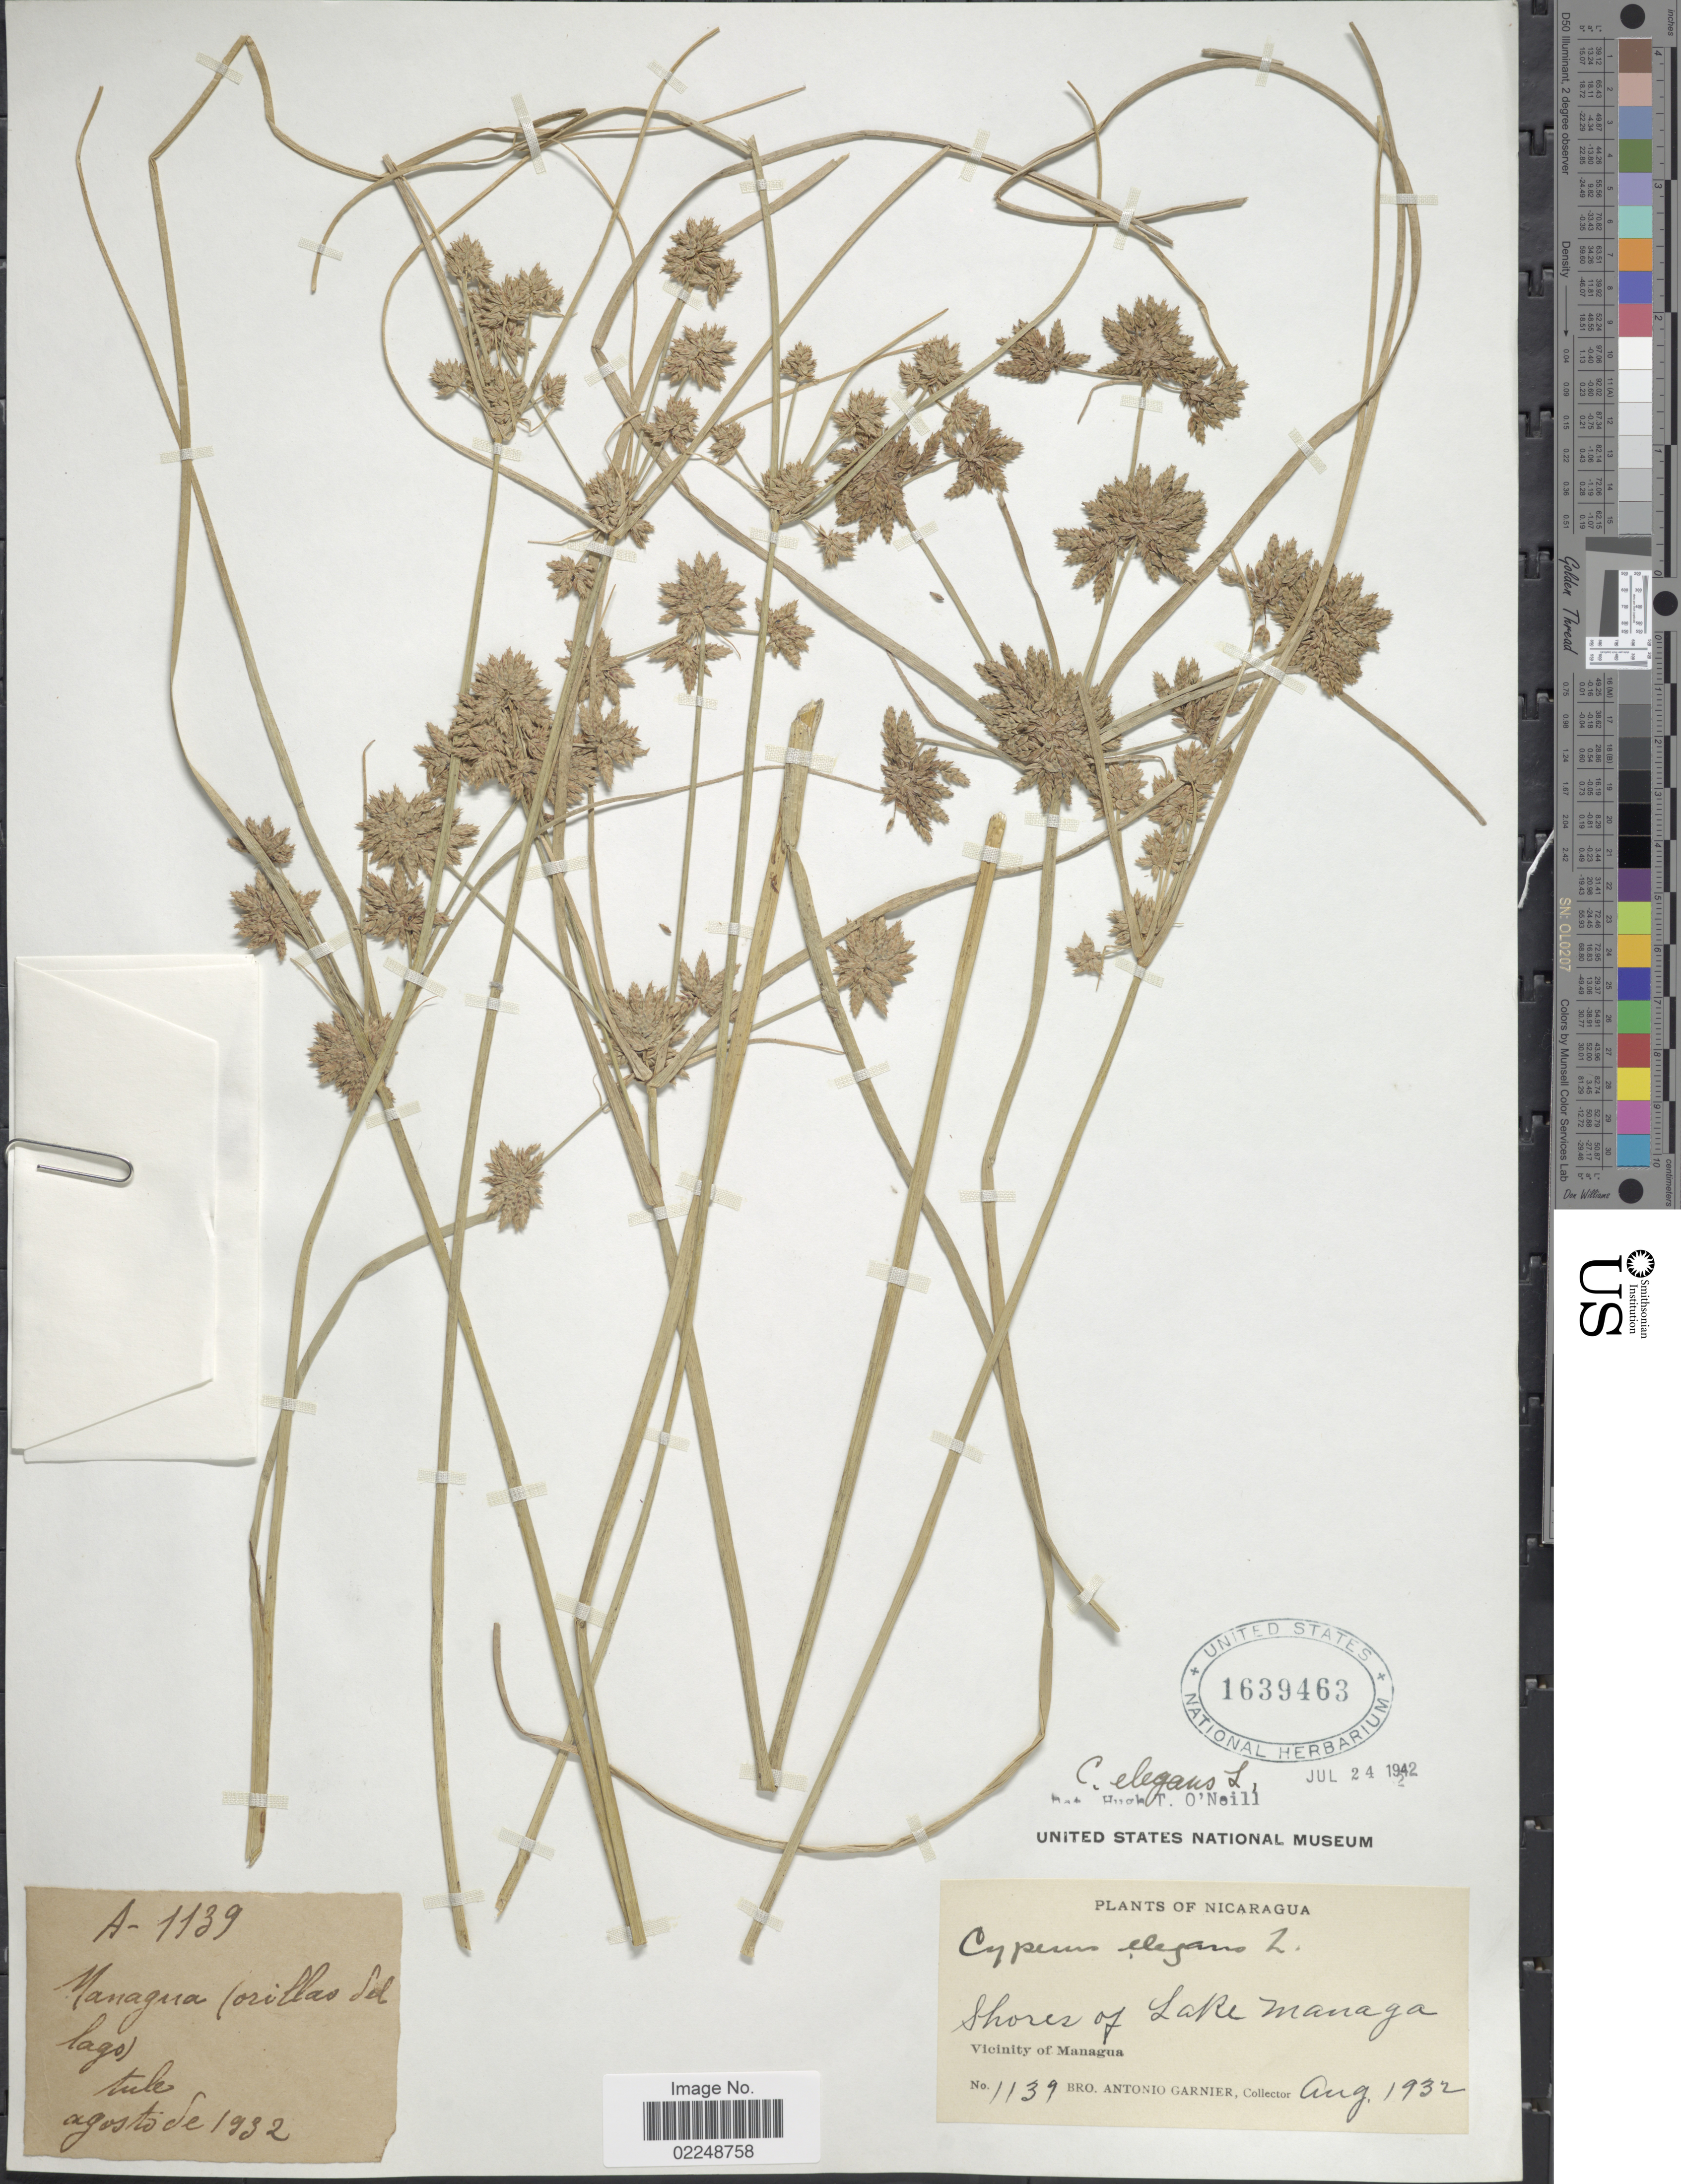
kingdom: Plantae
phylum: Tracheophyta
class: Liliopsida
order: Poales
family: Cyperaceae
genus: Cyperus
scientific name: Cyperus elegans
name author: L.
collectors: Bro. A. Garnier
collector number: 1139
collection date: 1932-08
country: Nicaragua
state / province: Managua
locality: Shores of Lake Managua, Vicinity of Managua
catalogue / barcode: US 1639463